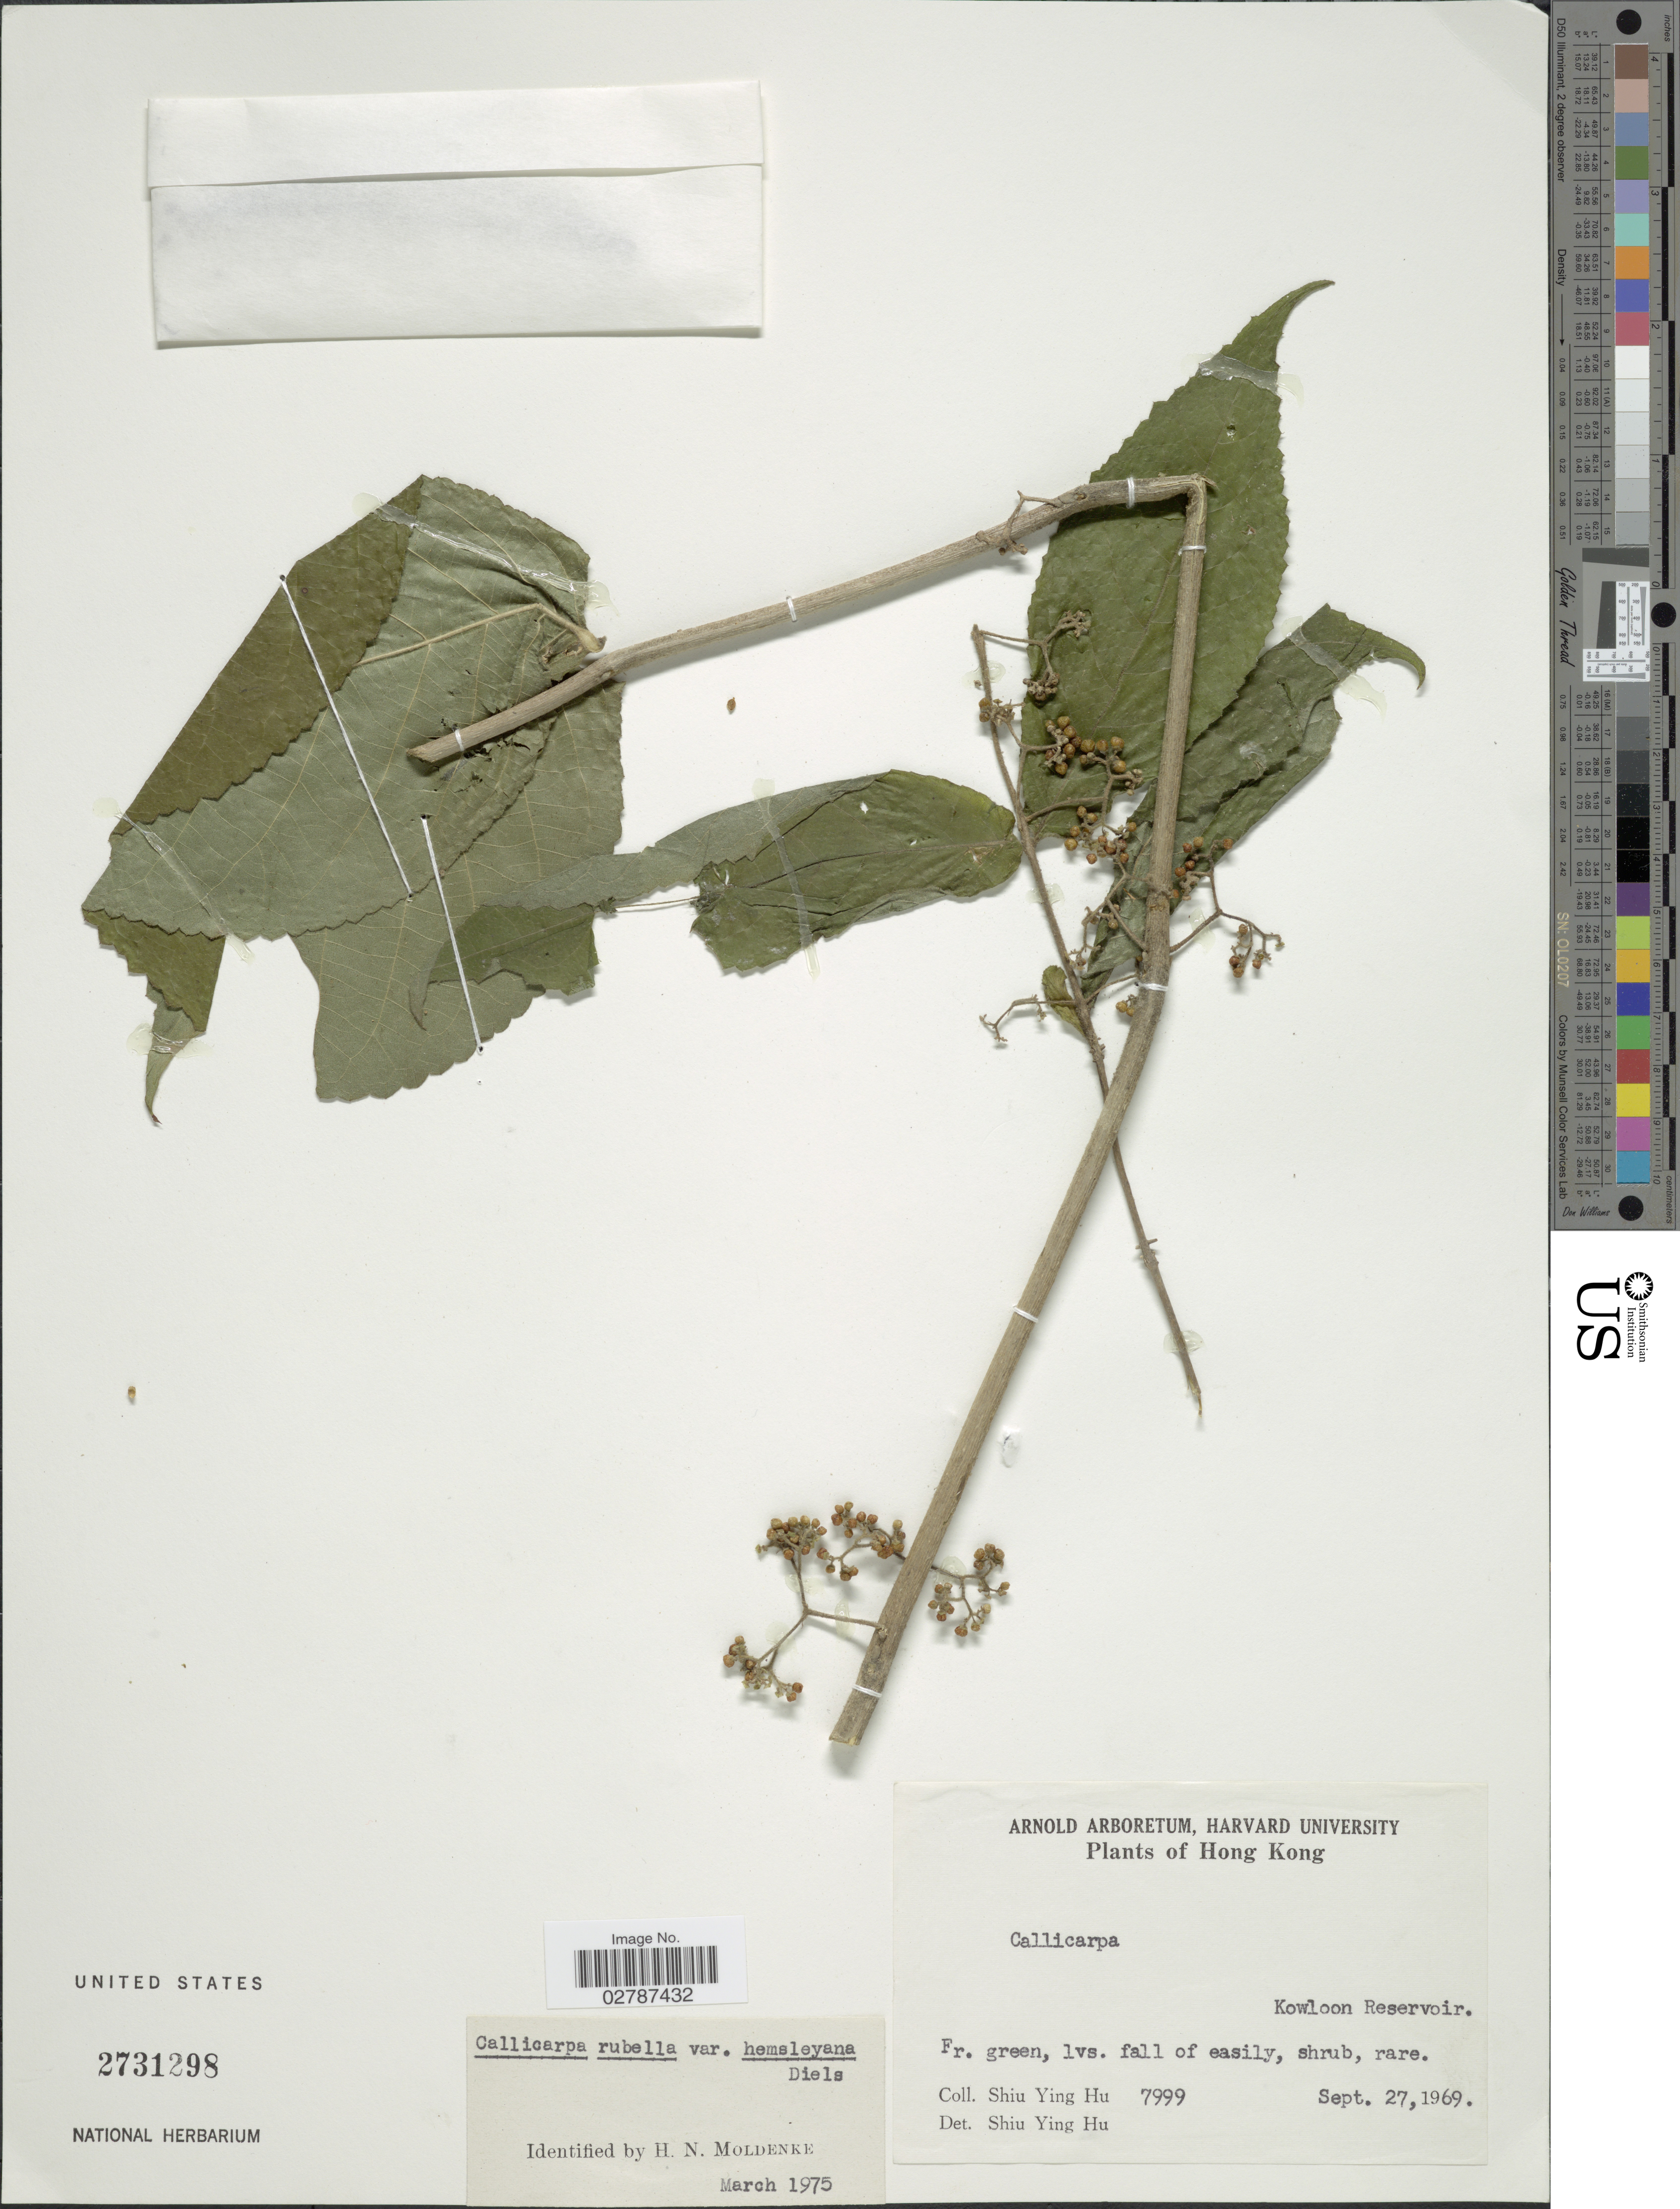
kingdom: Plantae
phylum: Tracheophyta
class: Magnoliopsida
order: Lamiales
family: Lamiaceae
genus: Callicarpa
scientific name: Callicarpa rubella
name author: Lindl.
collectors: S. Y. Hu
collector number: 7999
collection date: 1969-09-27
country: China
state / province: Hong Kong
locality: Kowloon Reservoir.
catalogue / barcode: US 2731298